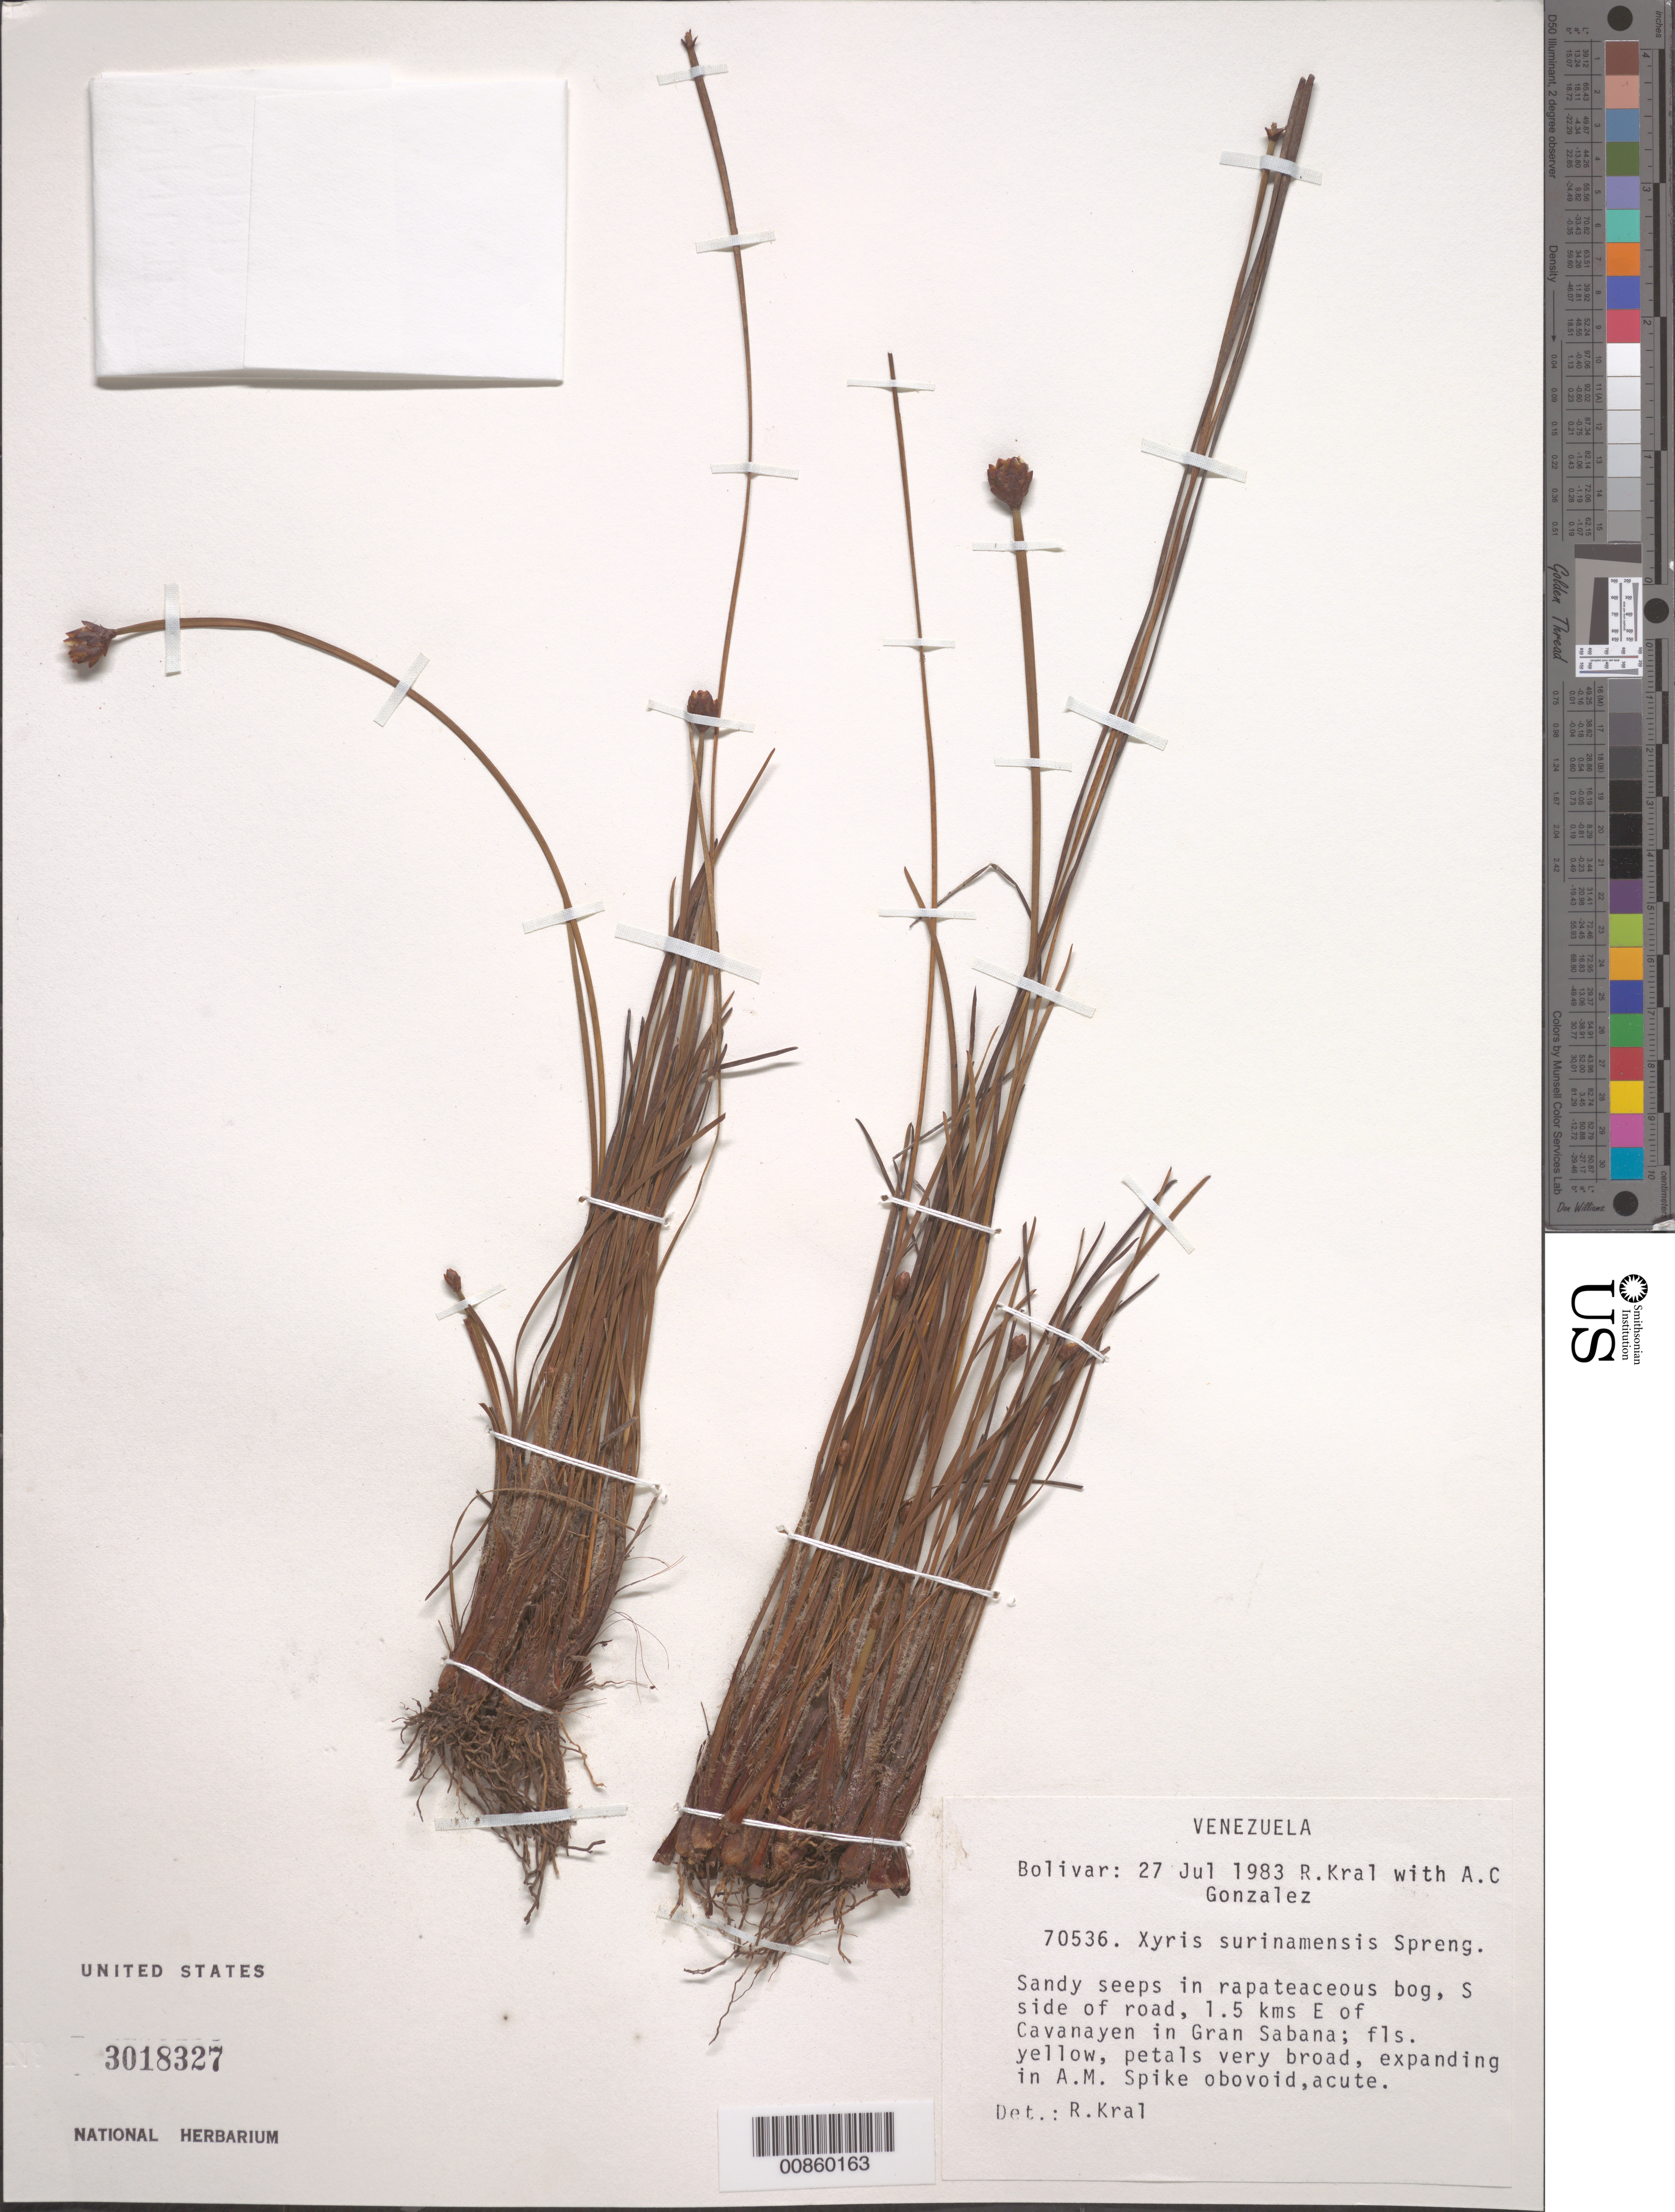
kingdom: Plantae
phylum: Tracheophyta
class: Liliopsida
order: Poales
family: Xyridaceae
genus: Xyris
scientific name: Xyris surinamensis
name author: A. Spreng.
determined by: Kral, Robert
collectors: R. Kral & A. C. González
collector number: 70536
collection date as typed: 27-Jul-83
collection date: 1983-07-27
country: Venezuela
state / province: Bolívar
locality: Gran Sabana, Kavanayén, 1.5 km E; on S side of road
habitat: Sandy seeps in rapateaceous bog.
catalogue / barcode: US 3018327